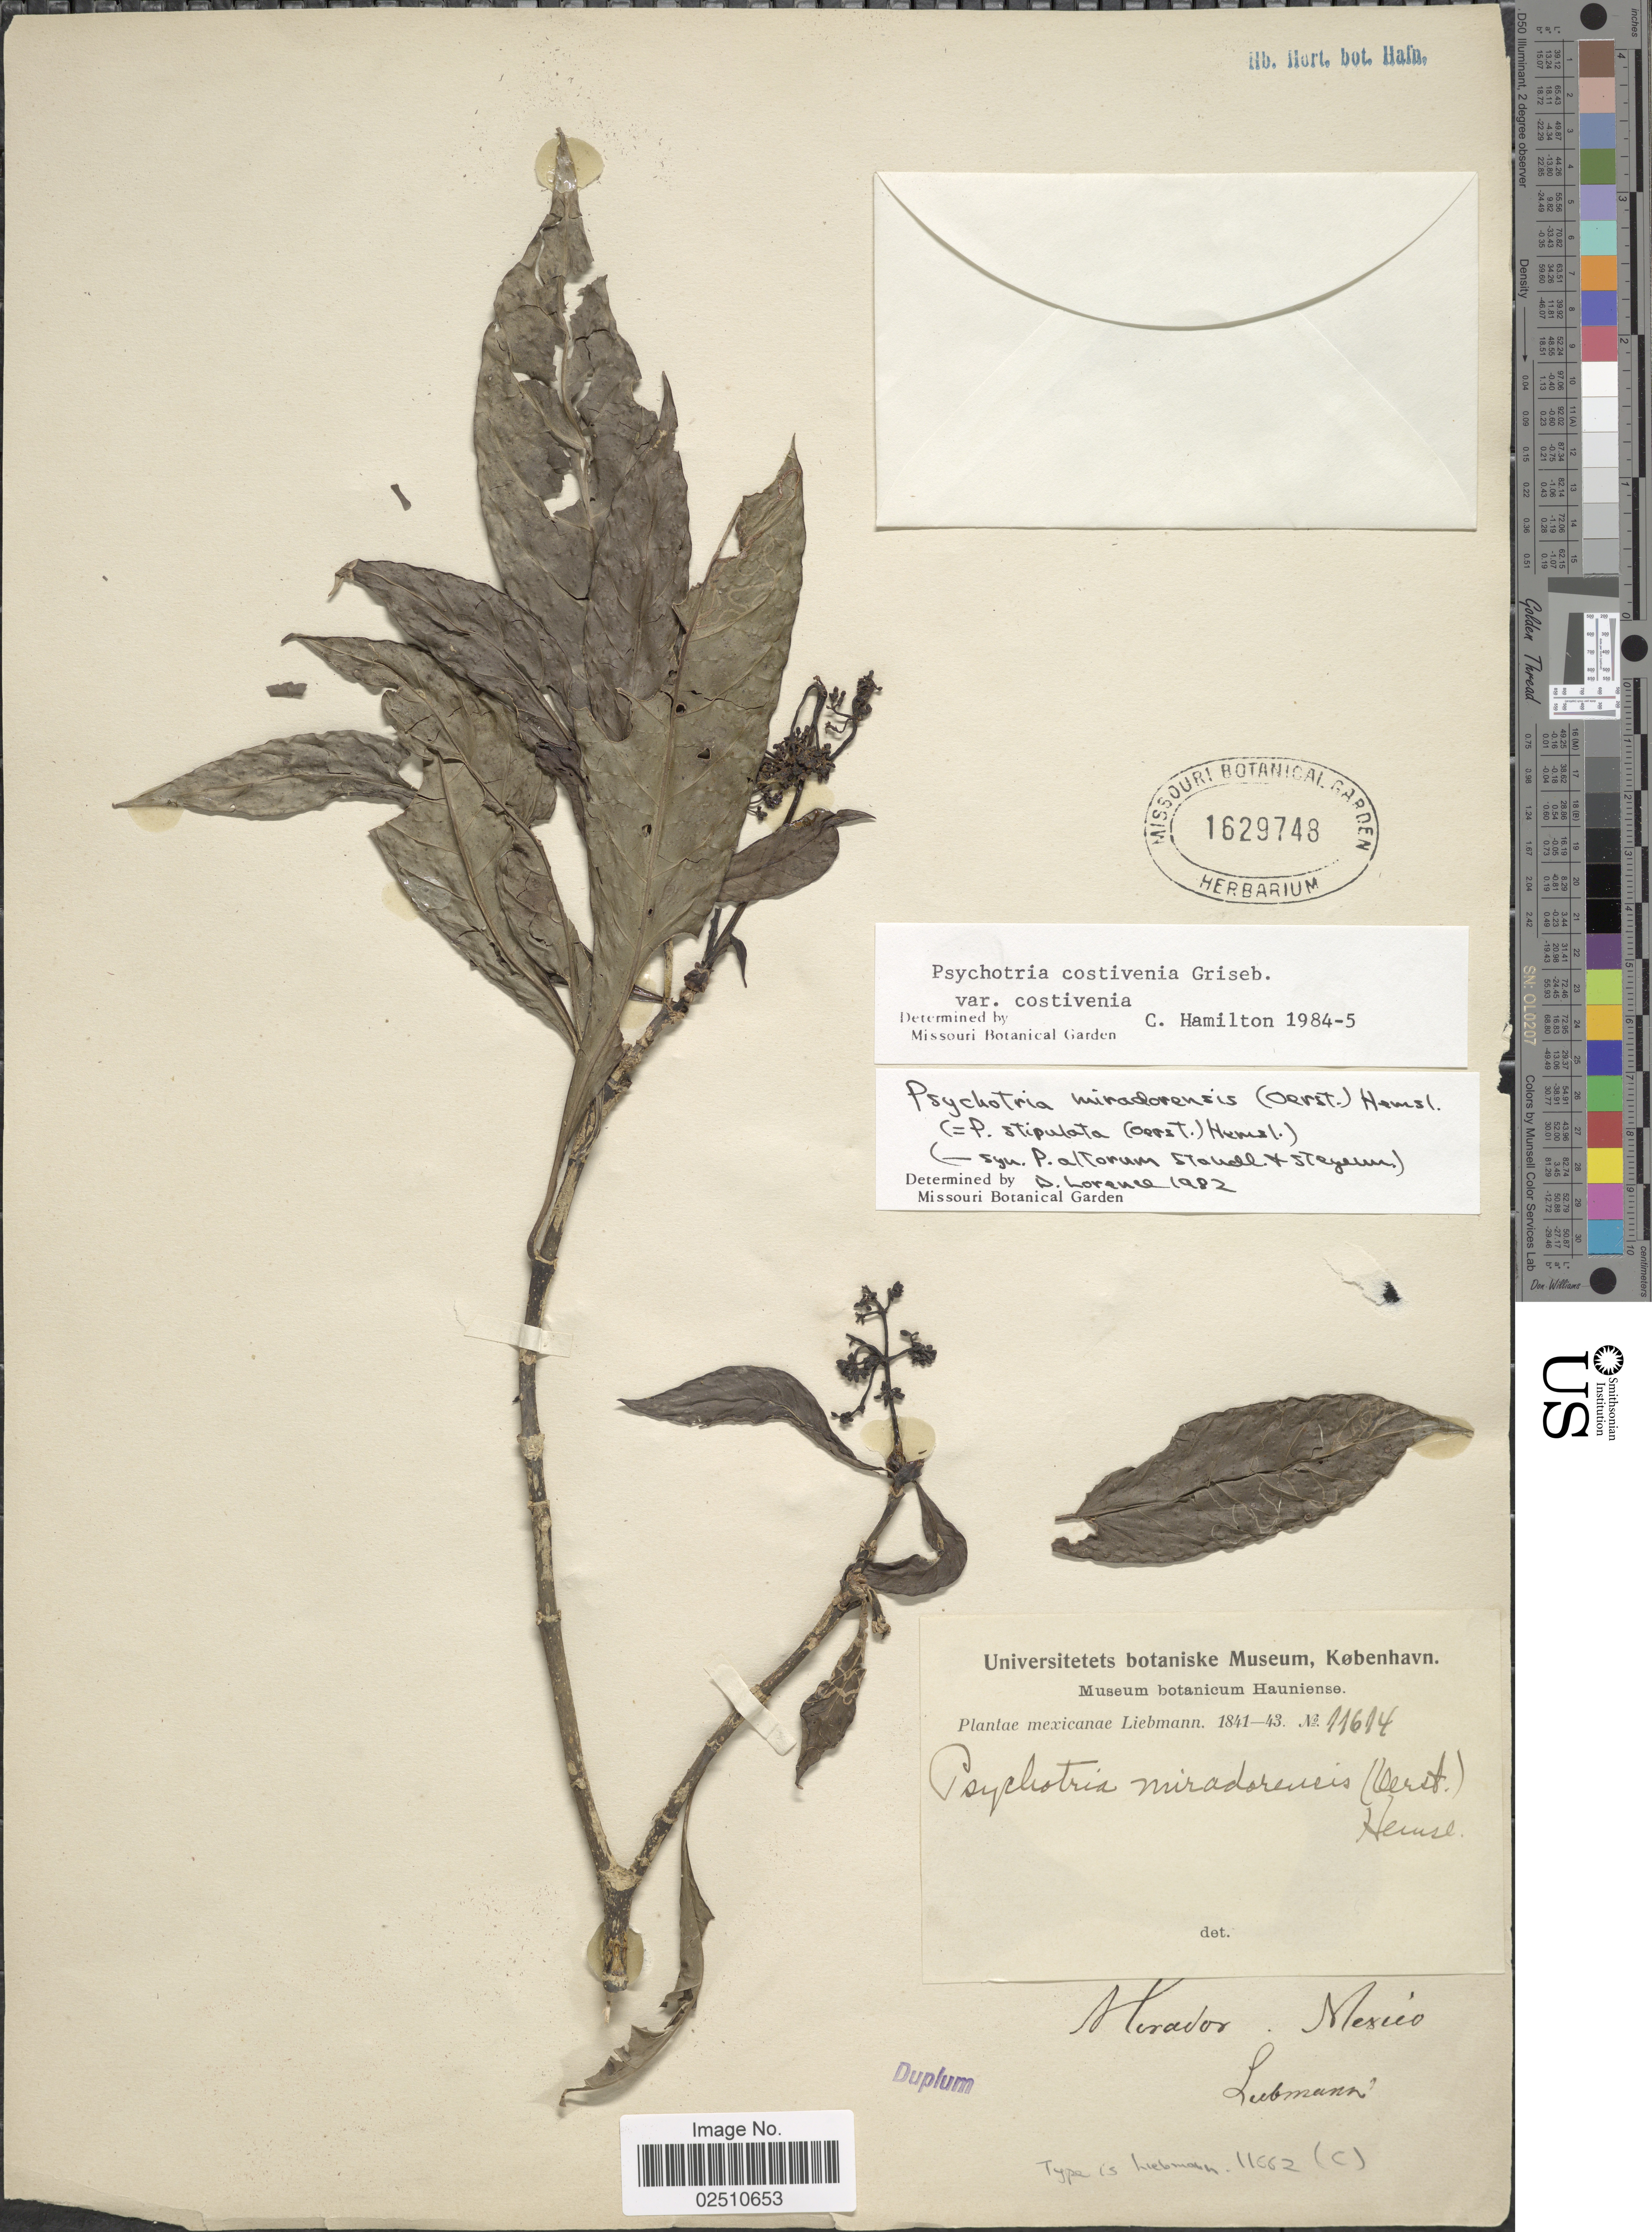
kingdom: Plantae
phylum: Tracheophyta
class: Magnoliopsida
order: Gentianales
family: Rubiaceae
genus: Psychotria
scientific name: Psychotria costivenia var. costivenia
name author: Griseb.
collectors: Liebmann, --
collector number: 11614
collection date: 1841/1843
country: Mexico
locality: Mirador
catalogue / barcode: US 1629748